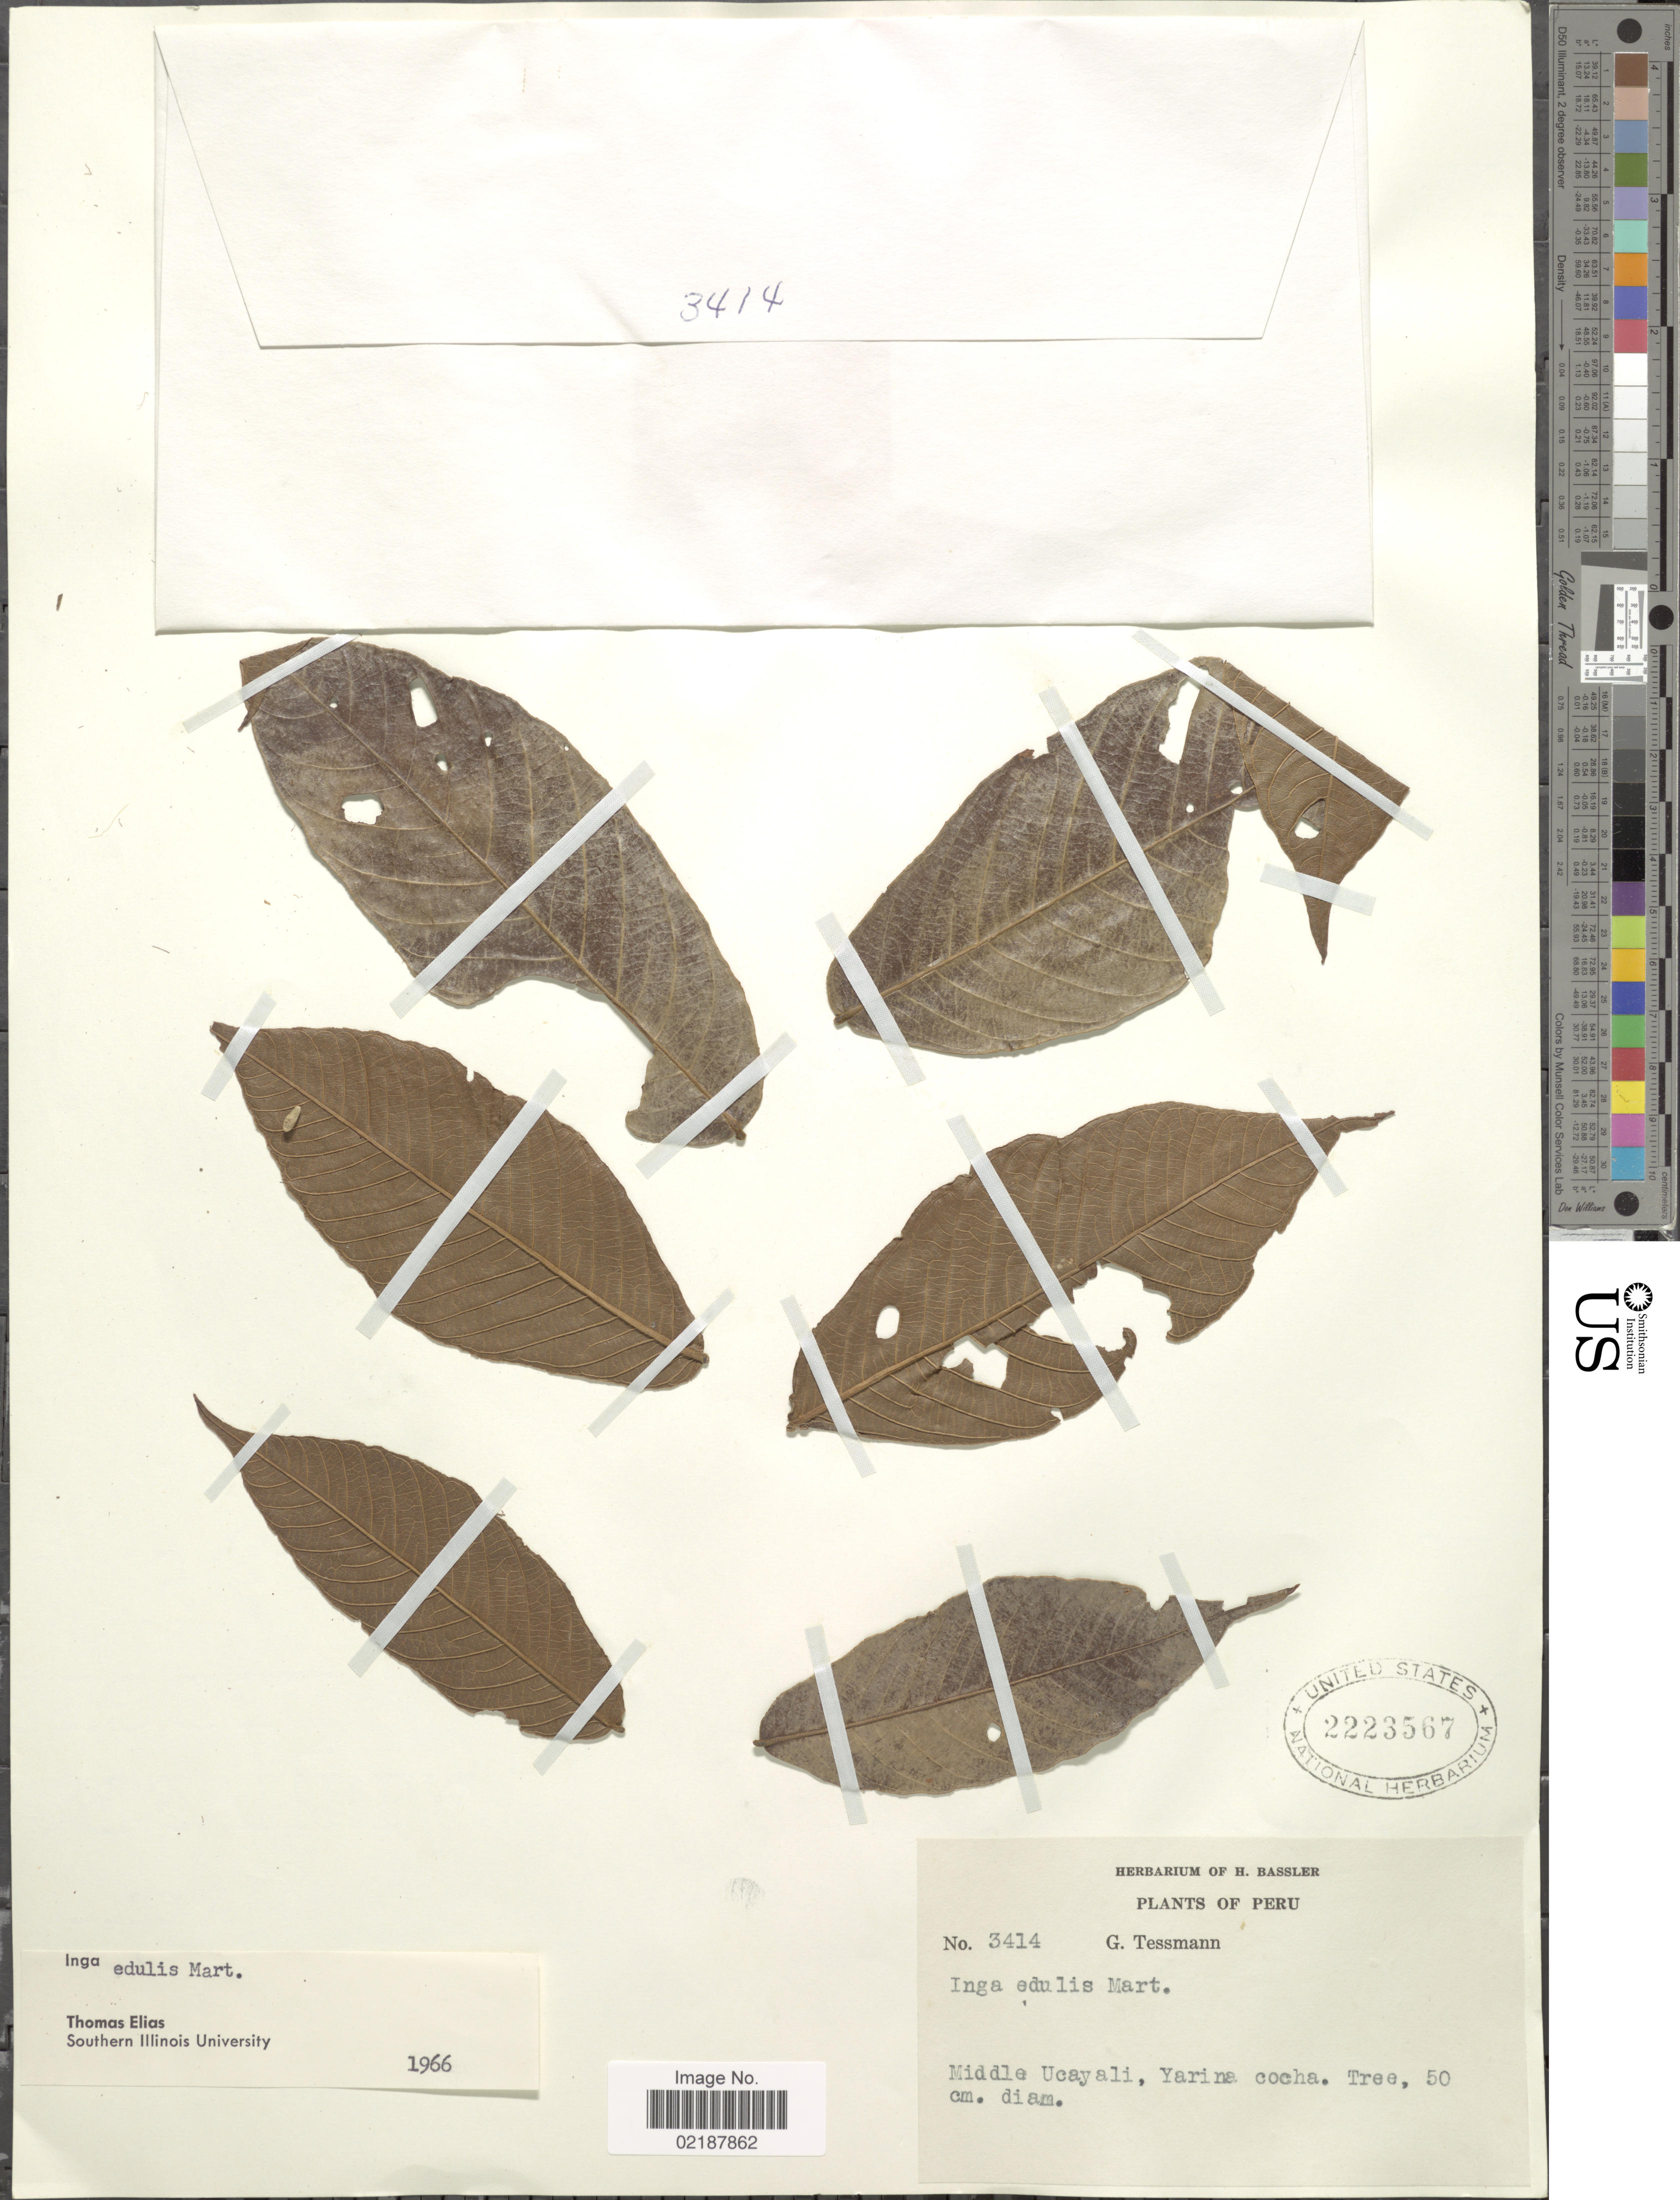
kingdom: Plantae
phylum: Tracheophyta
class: Magnoliopsida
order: Fabales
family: Fabaceae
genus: Inga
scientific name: Inga edulis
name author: Mart.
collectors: G. Tessmann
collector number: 3414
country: Peru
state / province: Ucayali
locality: Middle Ucayali, Yarina cocha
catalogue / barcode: US 2223567